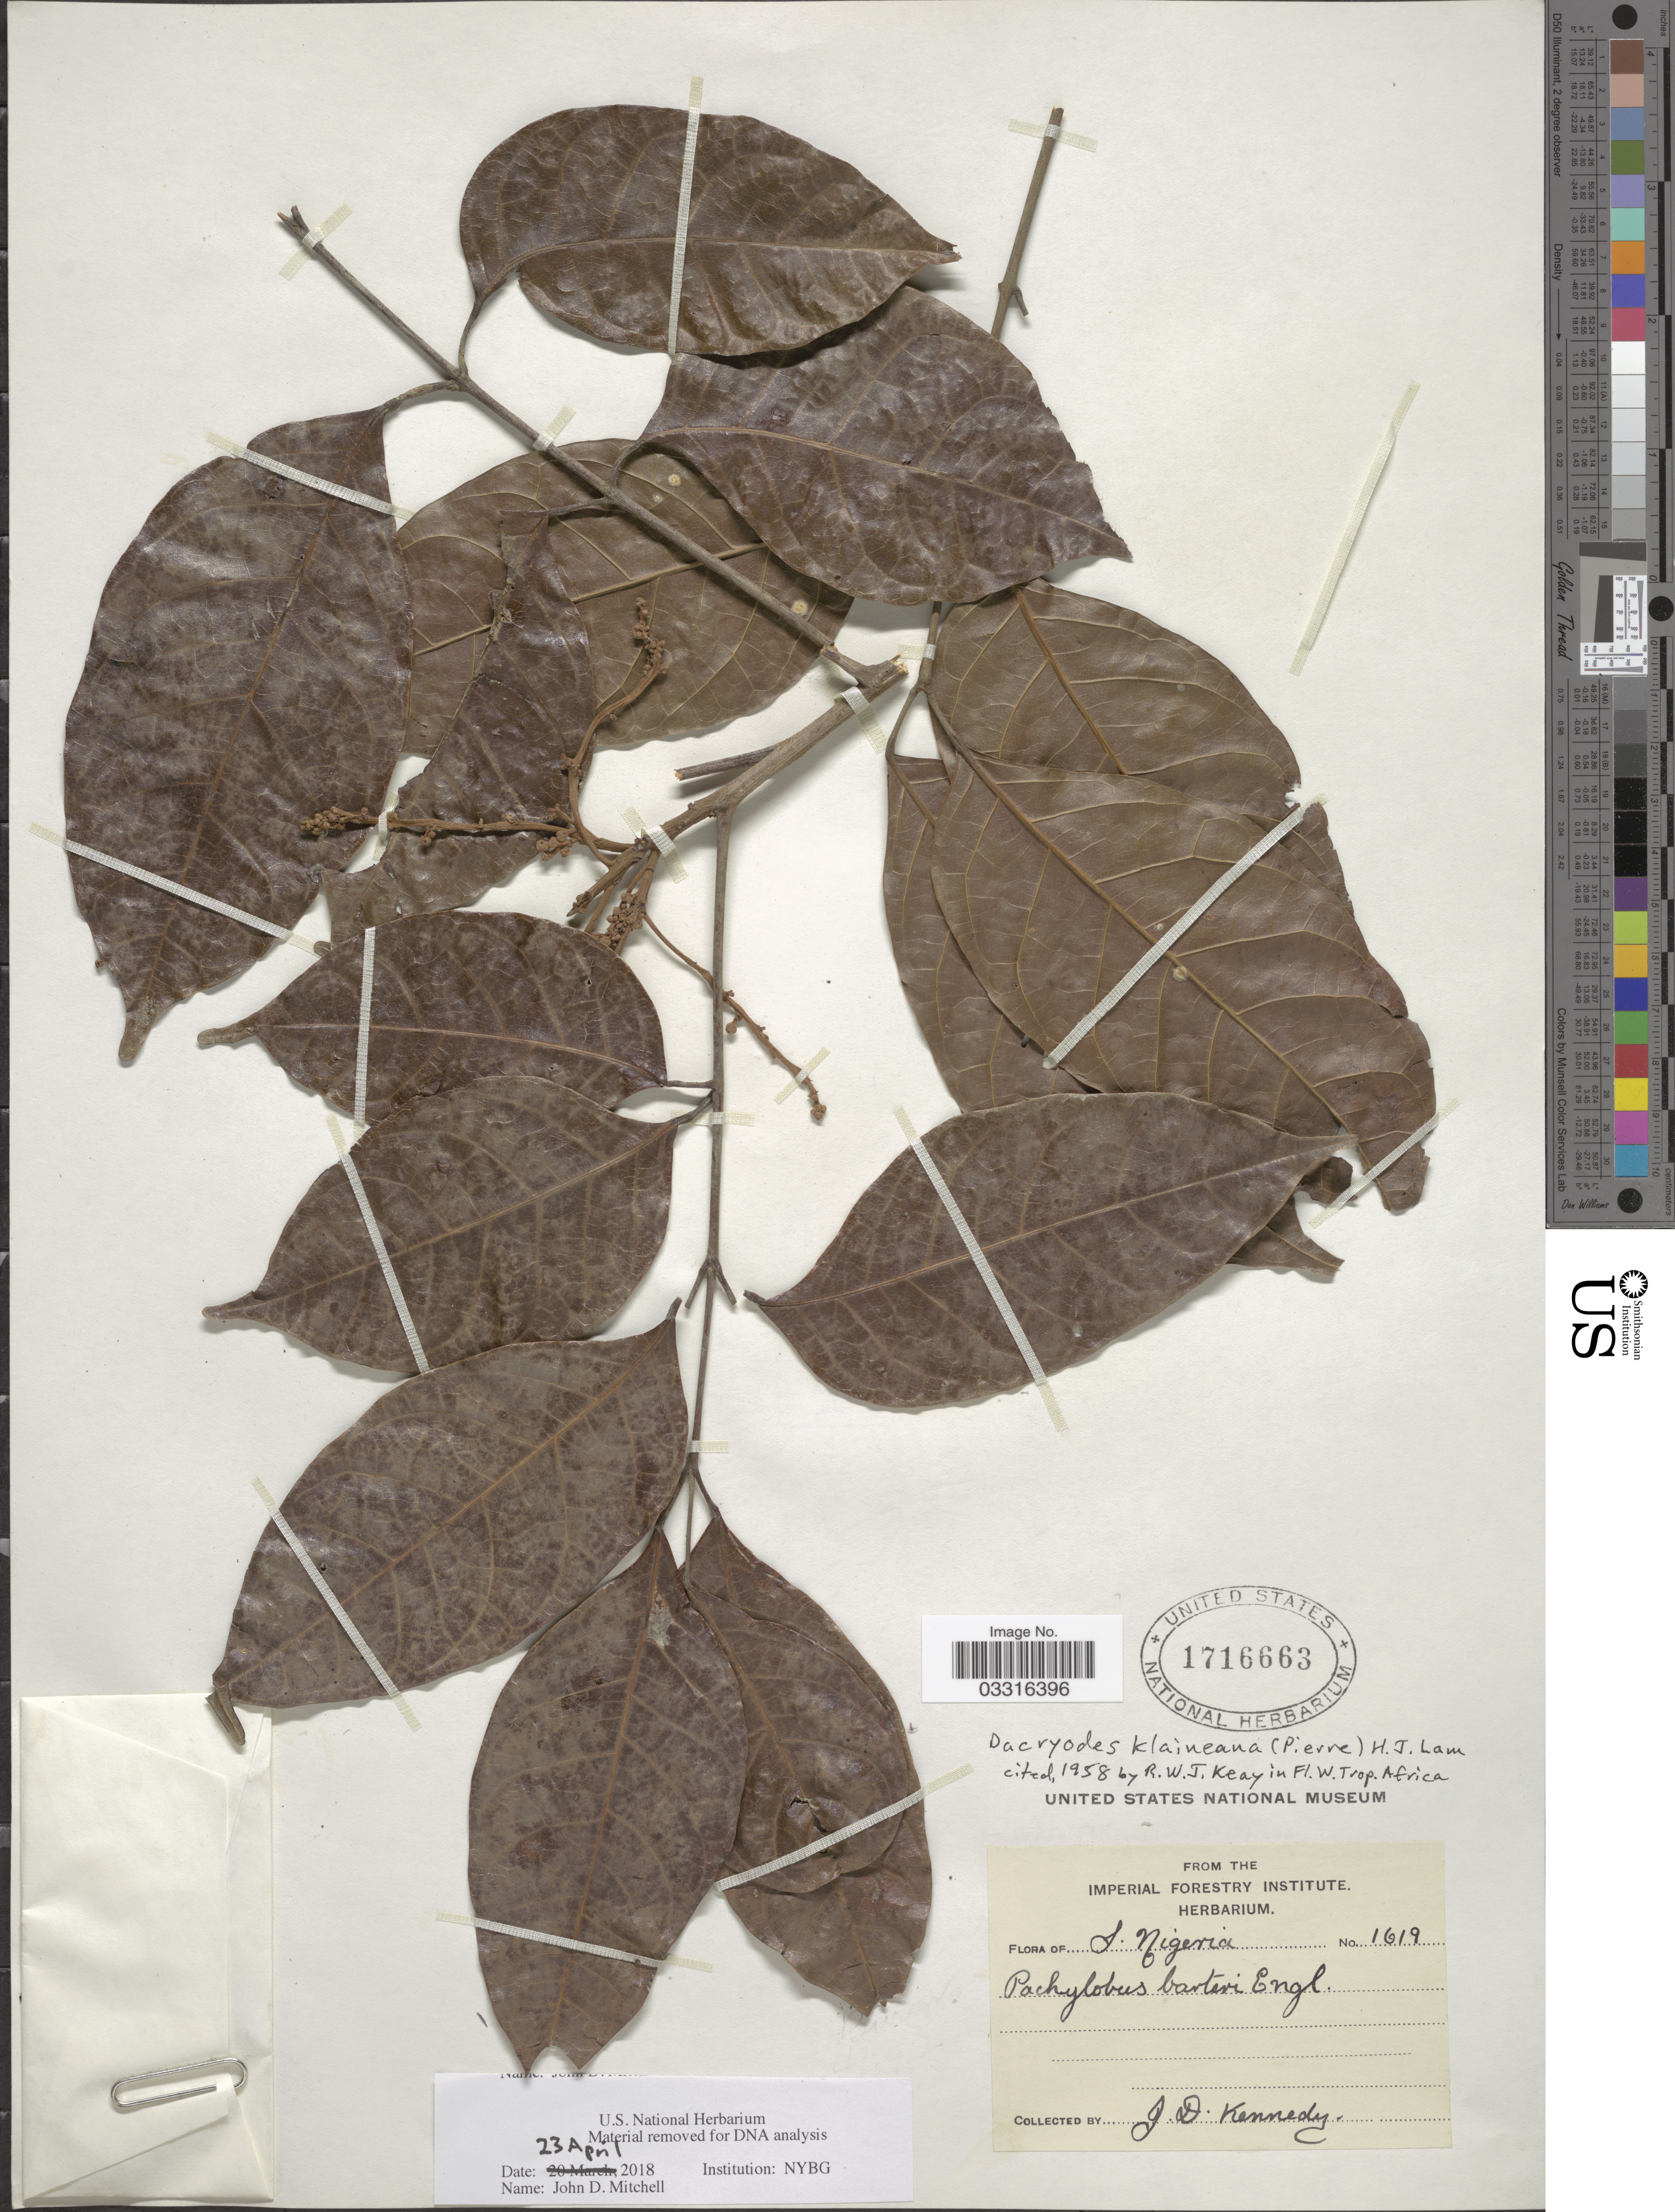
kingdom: Plantae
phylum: Tracheophyta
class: Magnoliopsida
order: Sapindales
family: Burseraceae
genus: Dacryodes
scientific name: Dacryodes klaineana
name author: (Pierre) H.J. Lam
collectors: J. D. Kennedy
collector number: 1619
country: Nigeria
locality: S. Nigeria.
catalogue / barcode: US 1716663